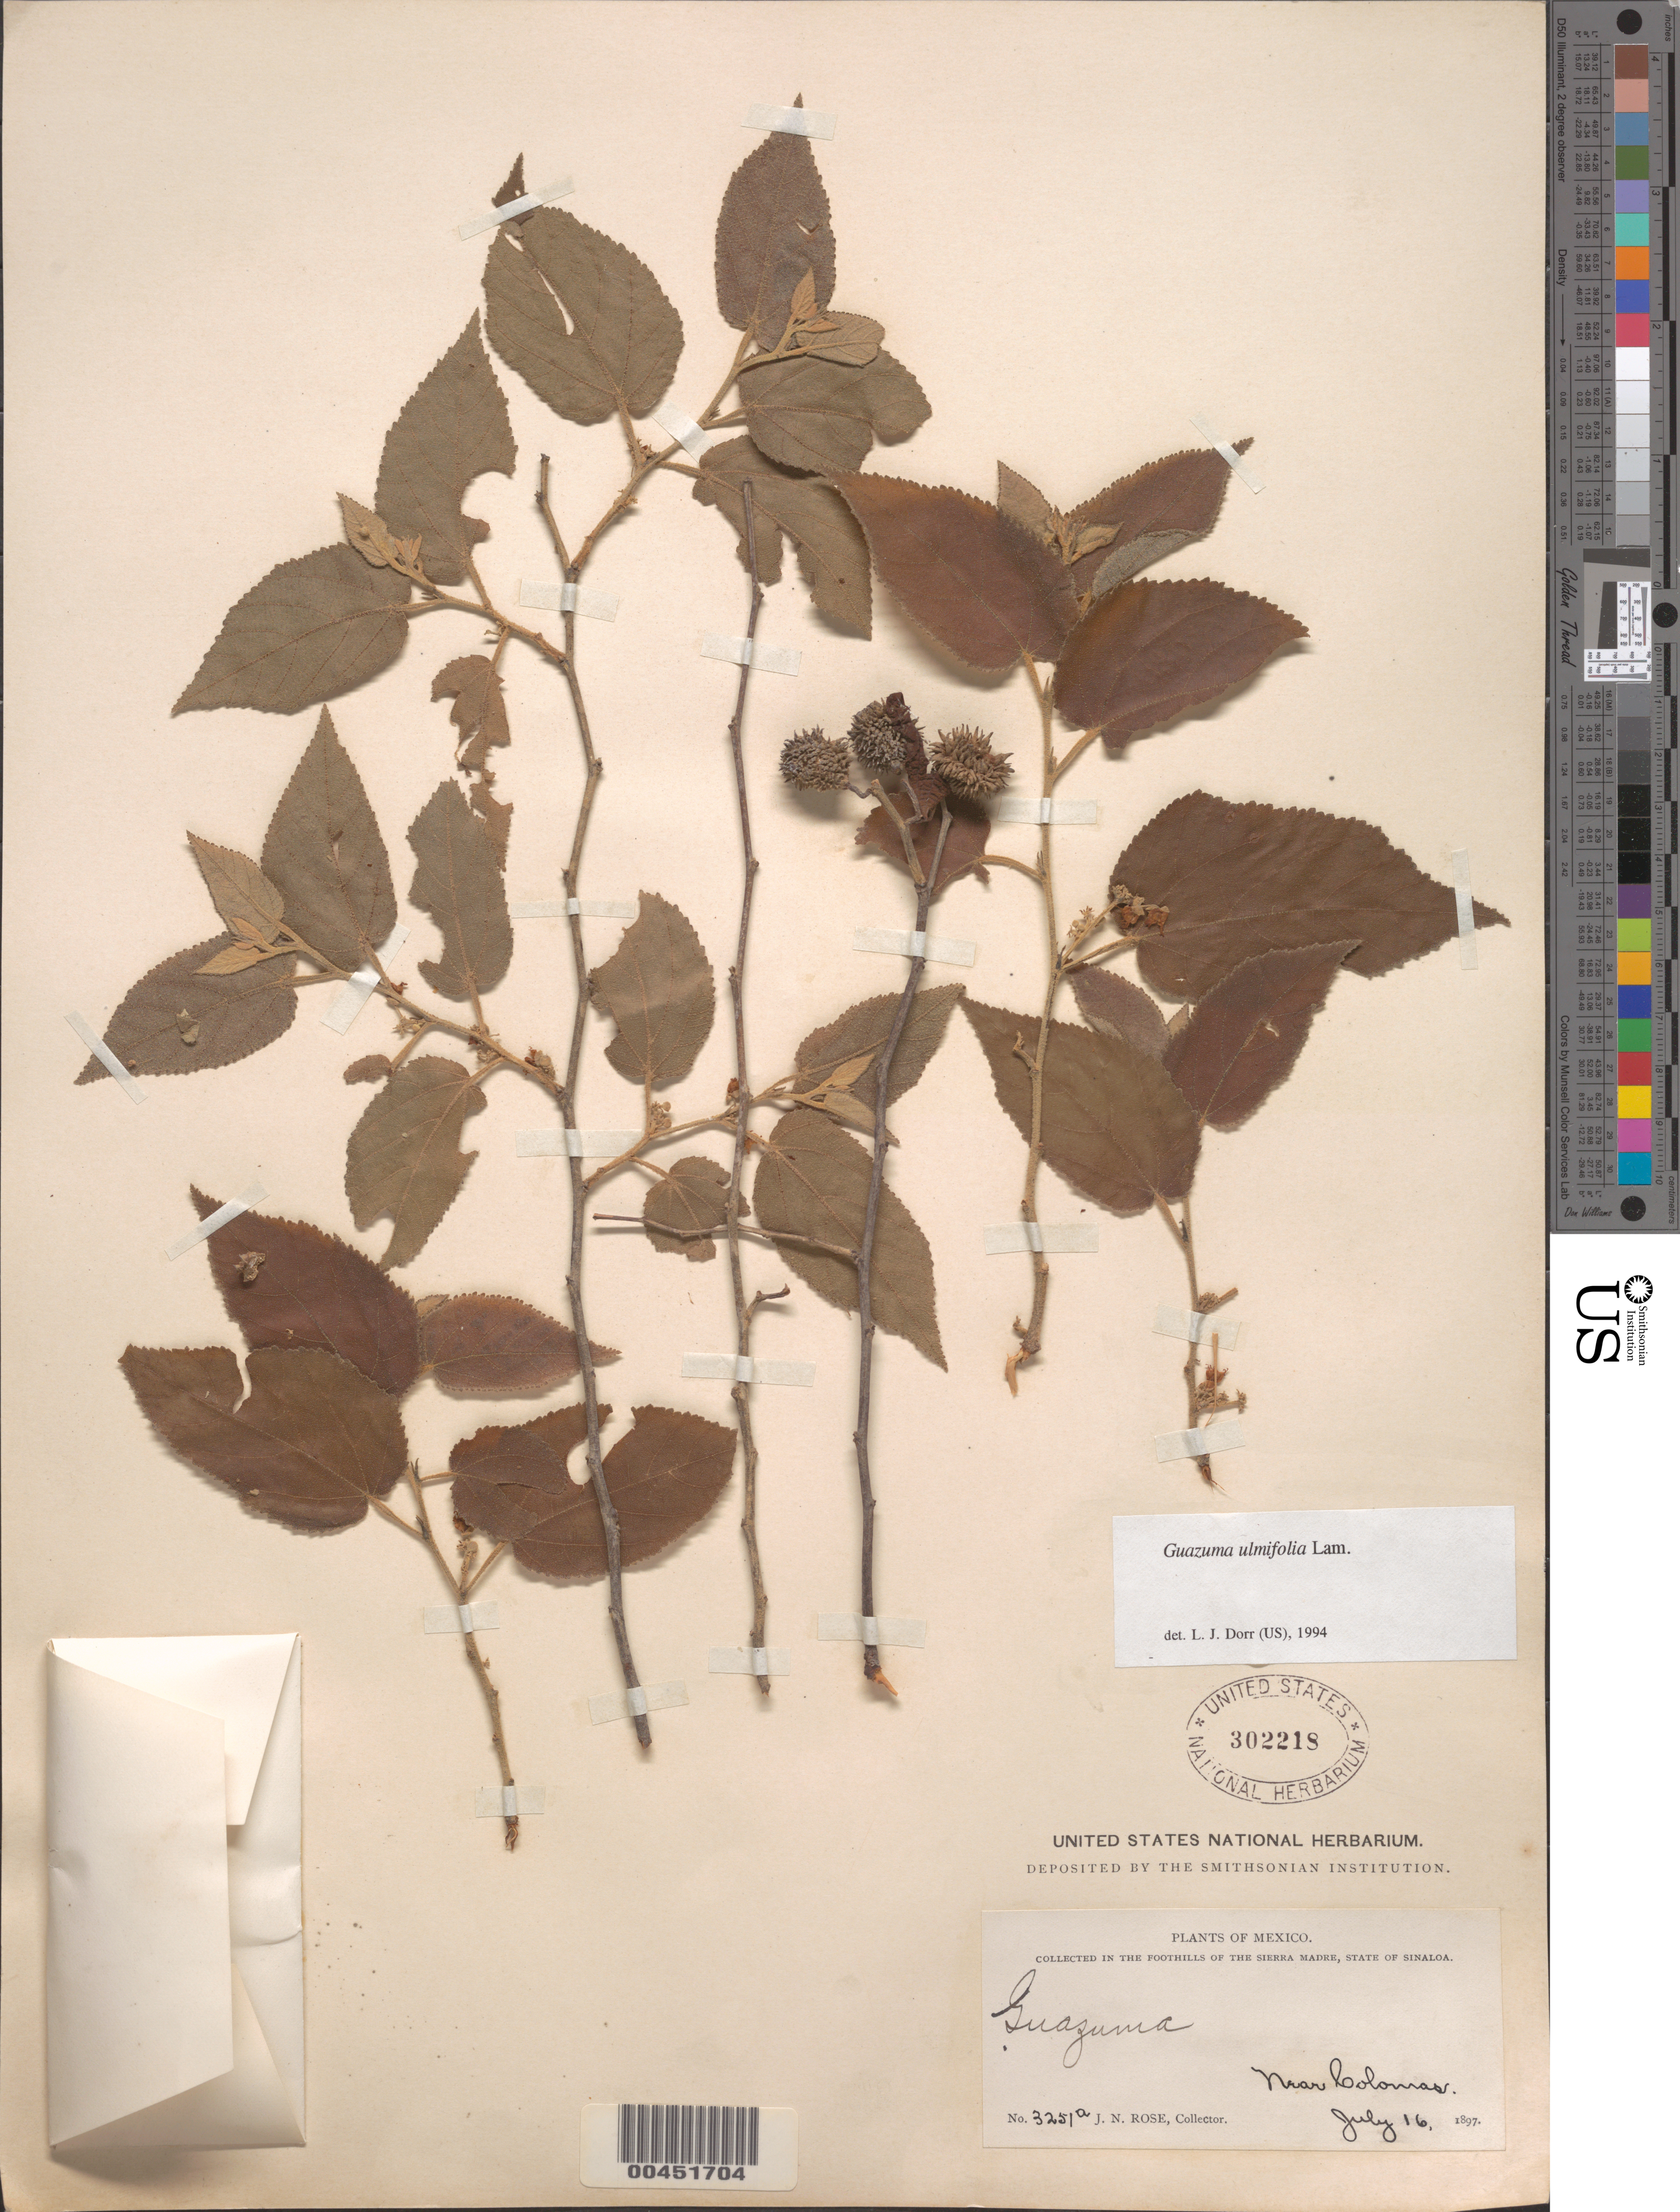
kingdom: Plantae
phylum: Tracheophyta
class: Magnoliopsida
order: Malvales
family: Malvaceae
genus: Guazuma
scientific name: Guazuma ulmifolia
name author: Lam.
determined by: Dorr, L. J., (BOT), Smithsonian Institution - National Museum of Natural History (UNITED STATES)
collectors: J. N. Rose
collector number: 3251a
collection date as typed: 16 Jul 1897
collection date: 1897-07-16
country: Mexico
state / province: Sinaloa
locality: Near Colomas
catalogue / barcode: US 302218